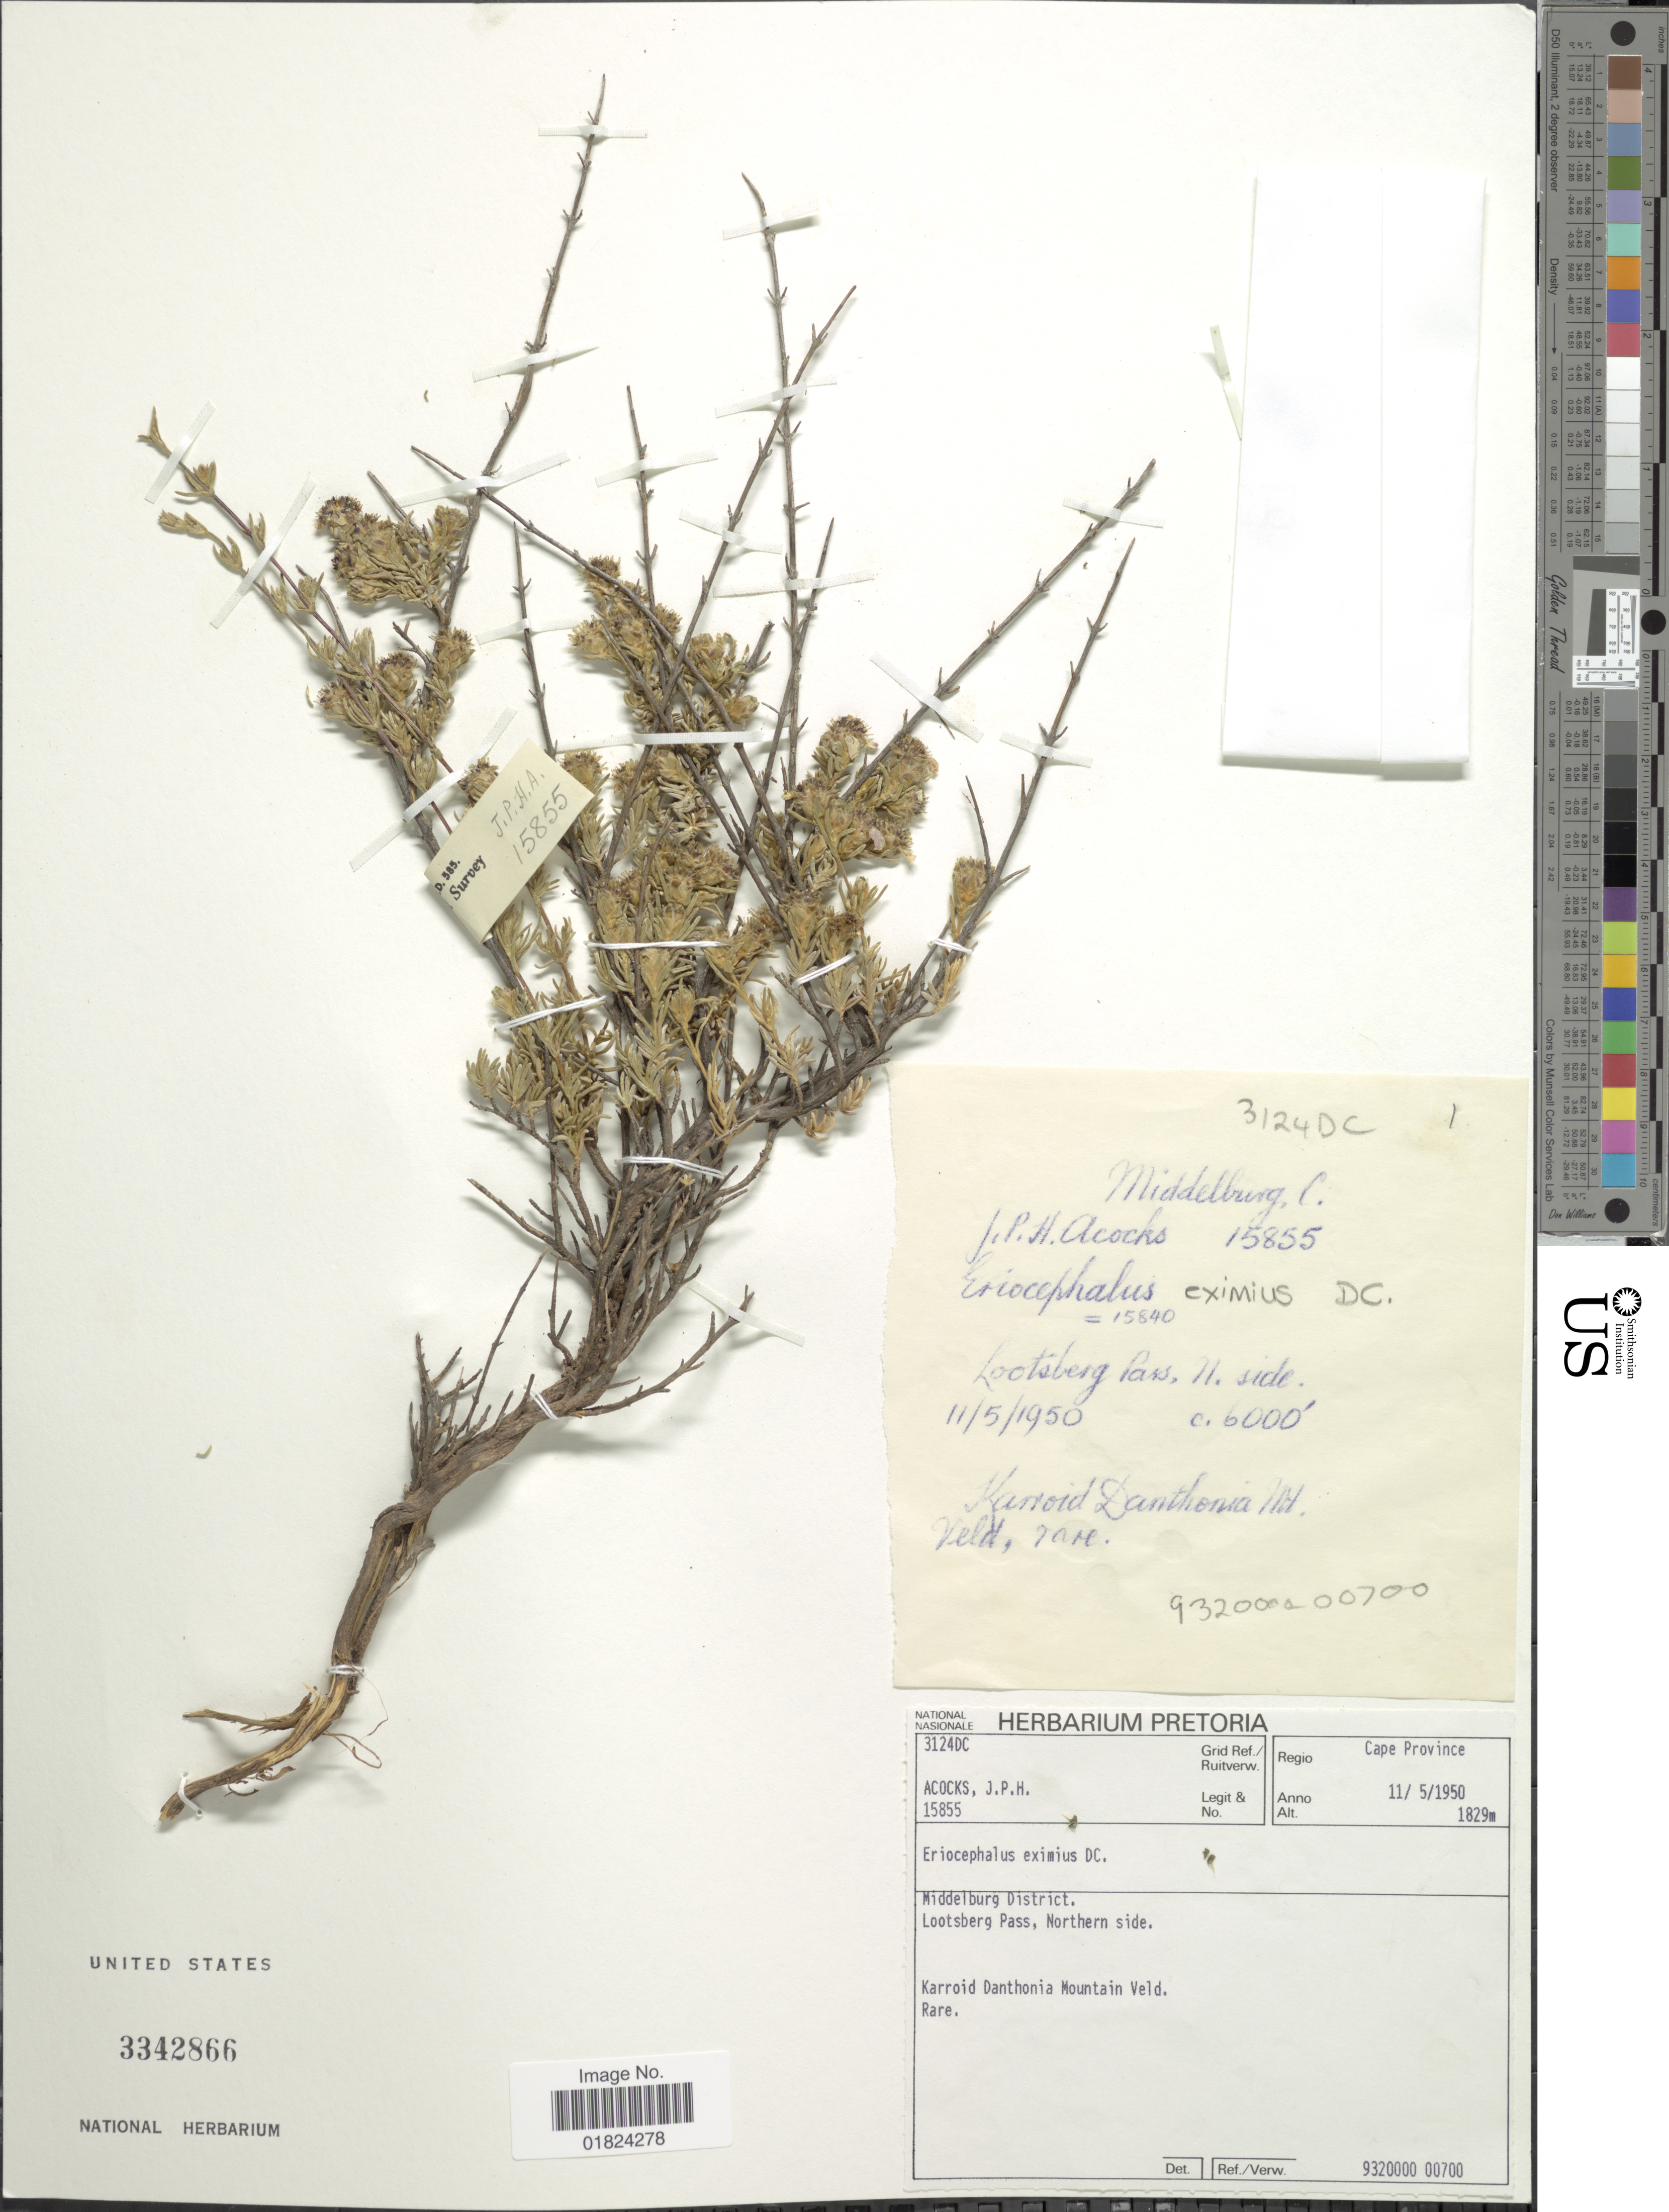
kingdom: Plantae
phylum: Tracheophyta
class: Magnoliopsida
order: Asterales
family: Asteraceae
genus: Eriocephalus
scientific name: Eriocephalus eximius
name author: DC.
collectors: J. P. Acocks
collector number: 15855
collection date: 1950-05-11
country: South Africa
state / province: Eastern Cape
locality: Middelburg District, Lootsberg Pass, Northern side.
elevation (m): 1829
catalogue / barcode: US 3342866